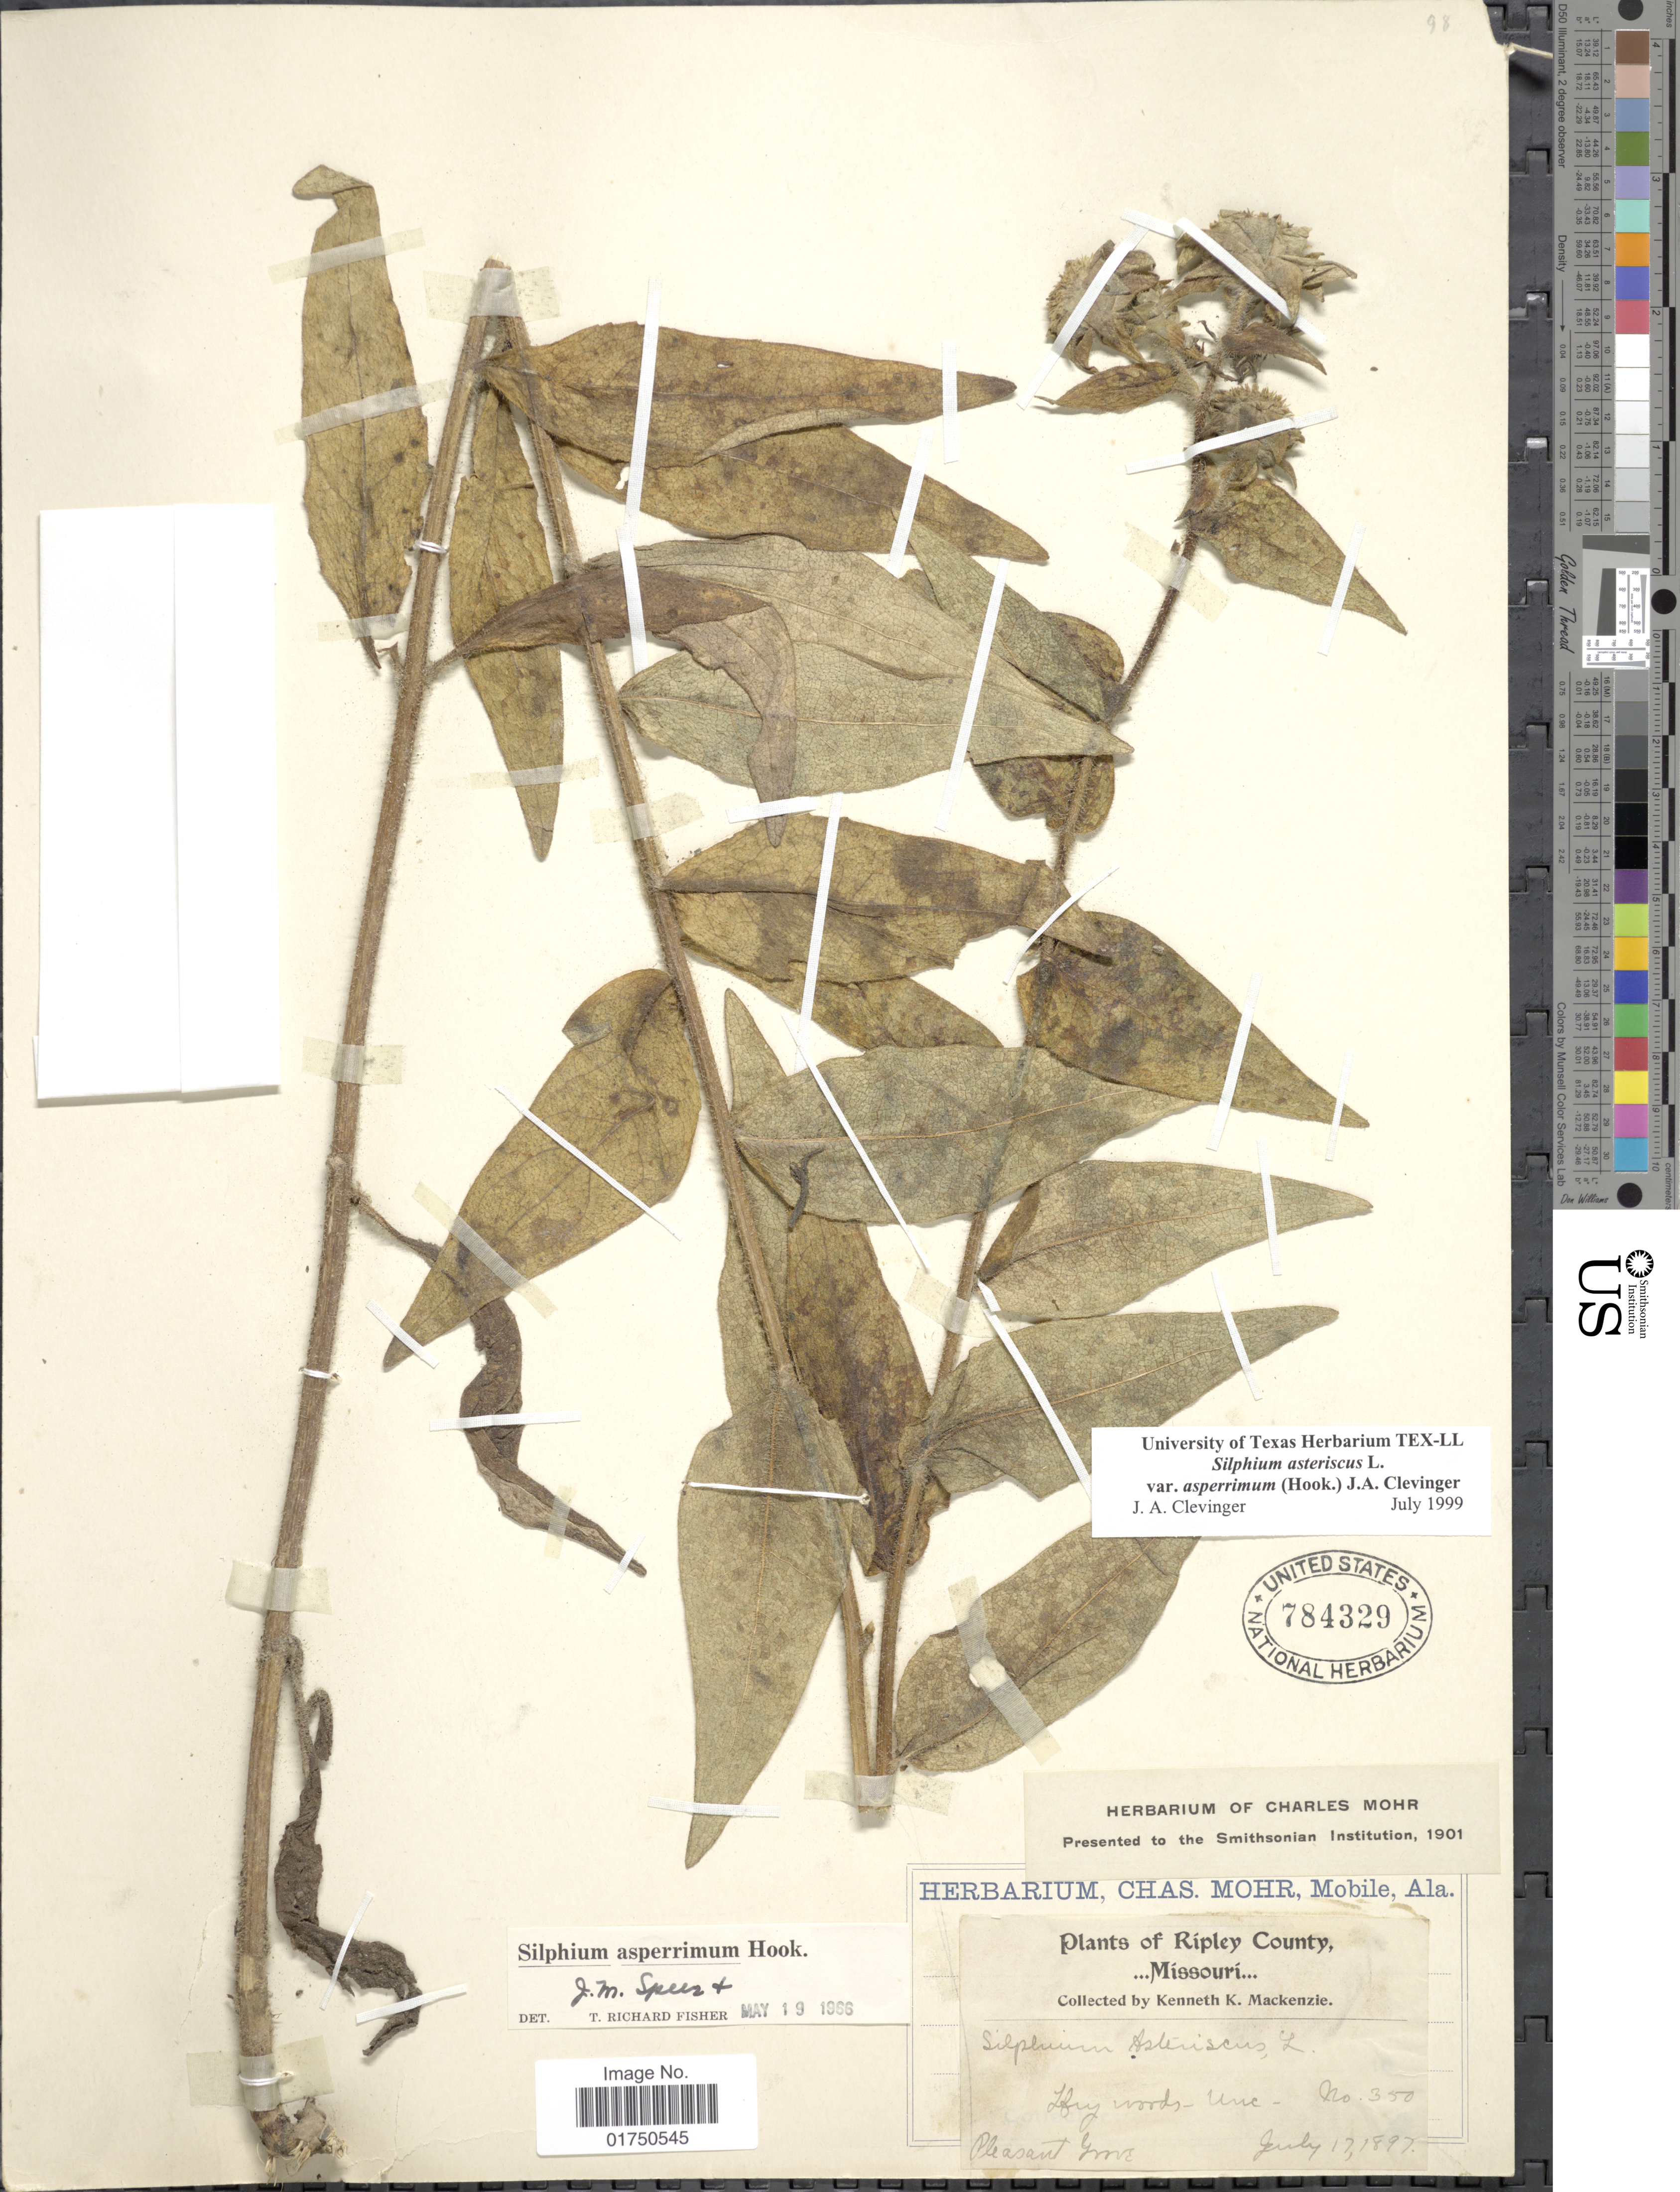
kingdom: Plantae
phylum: Tracheophyta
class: Magnoliopsida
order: Asterales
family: Asteraceae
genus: Silphium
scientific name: Silphium asteriscus var. asperrimum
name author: (Hook.) Clevinger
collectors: K. K. Mackenzie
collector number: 350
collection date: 1897-07-17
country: United States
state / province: Missouri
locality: Ripley County, Missouri. Pleasant Grove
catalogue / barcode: US 784329